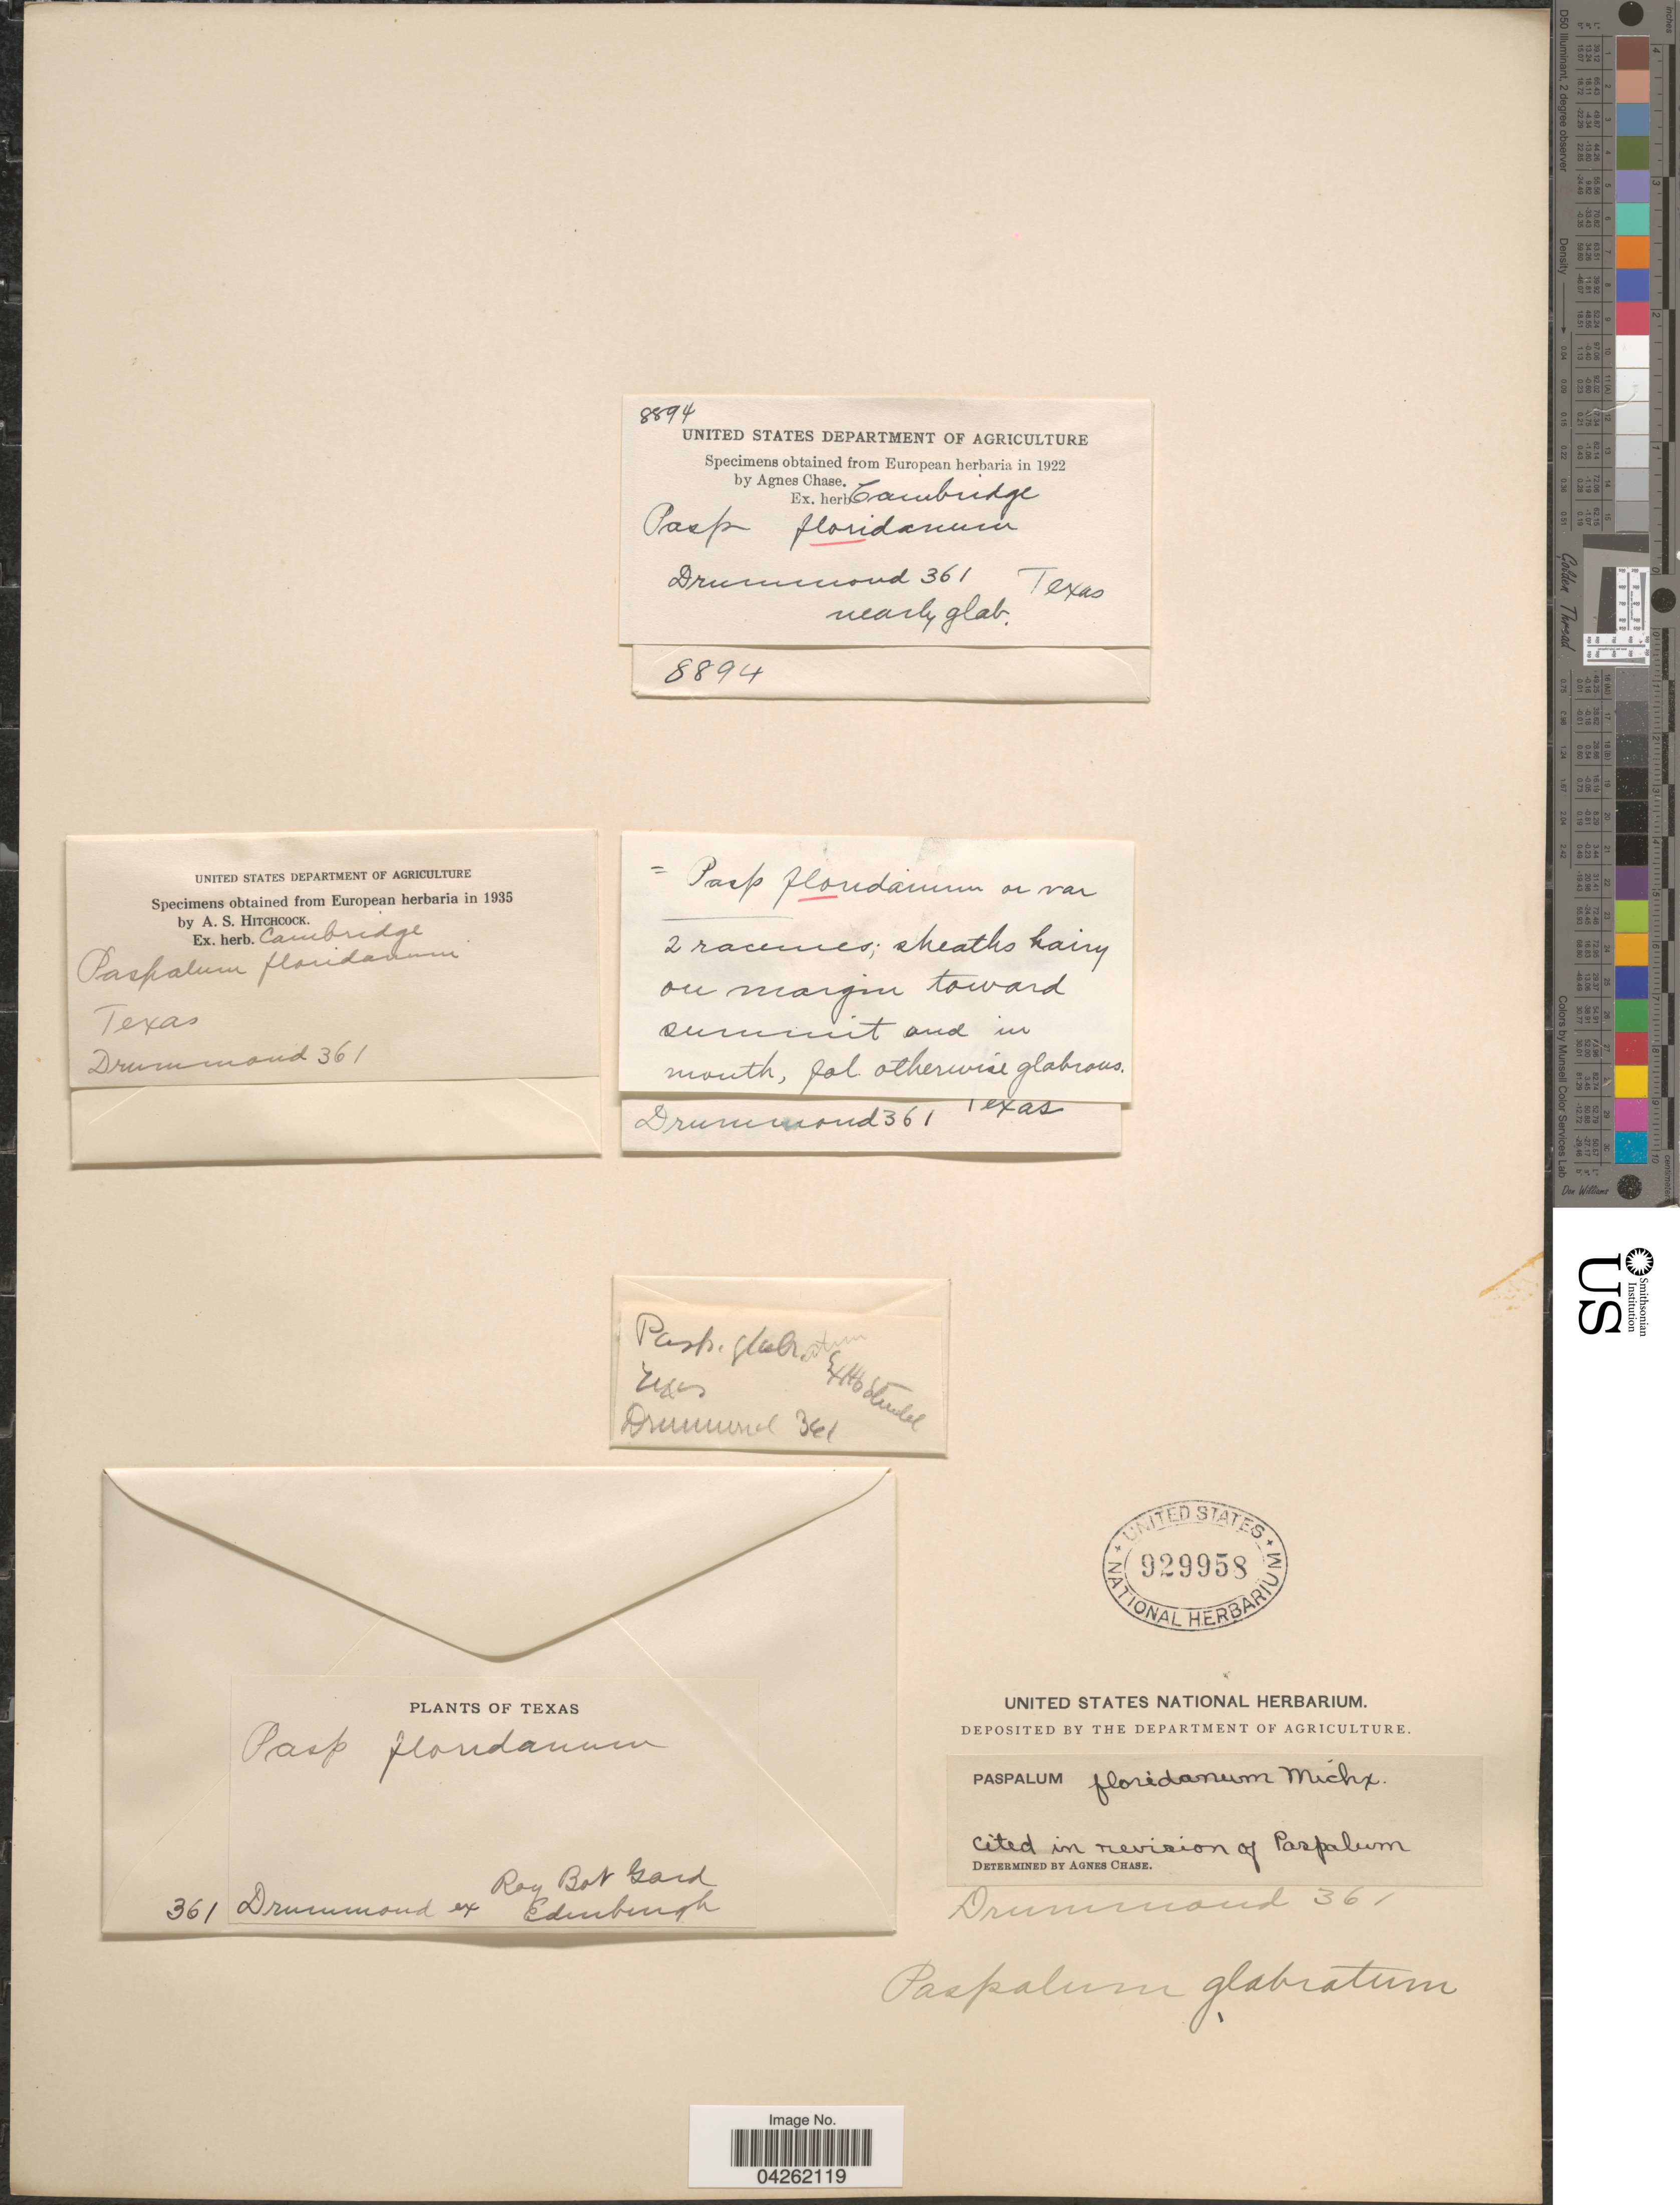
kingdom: Plantae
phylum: Tracheophyta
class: Liliopsida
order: Poales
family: Poaceae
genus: Paspalum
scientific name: Paspalum floridanum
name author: Michx.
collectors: -. Drummond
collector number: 361/8894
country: United States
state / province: Texas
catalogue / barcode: US 929958